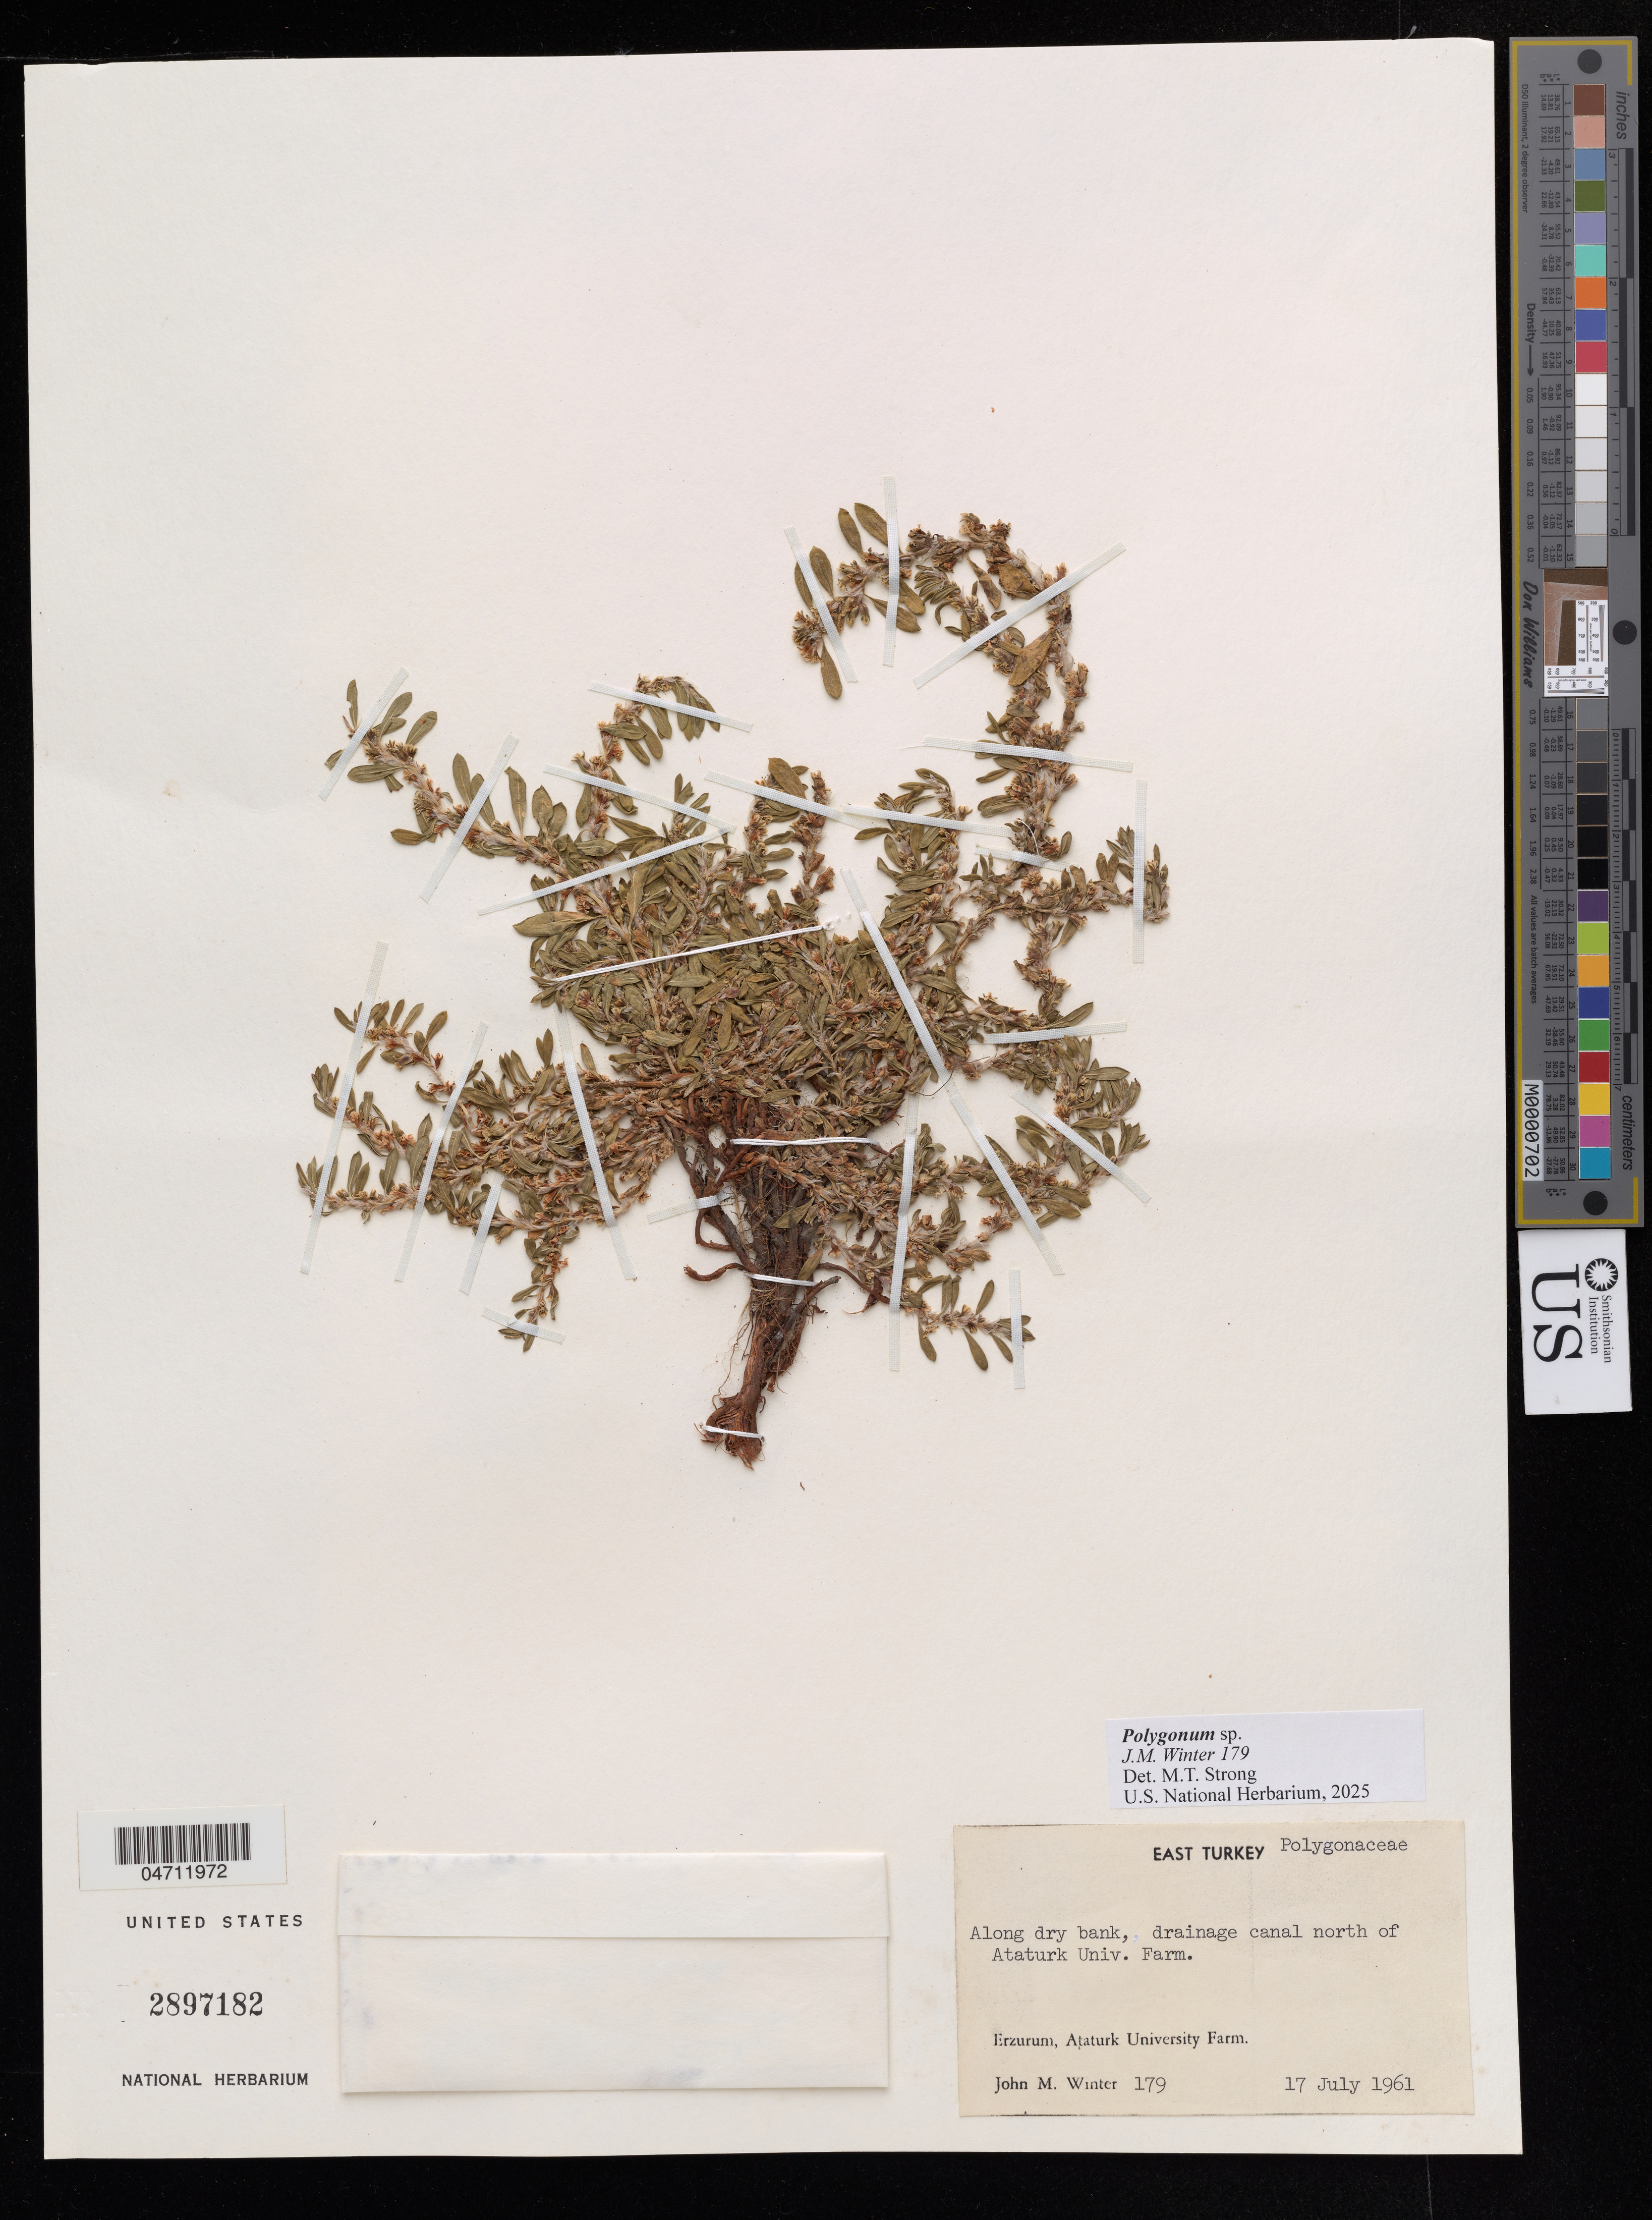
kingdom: Plantae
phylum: Tracheophyta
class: Magnoliopsida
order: Caryophyllales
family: Polygonaceae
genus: Polygonum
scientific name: Polygonum sp.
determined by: Strong, M. T., (US), Smithsonian Institution - National Museum of Natural History (UNITED STATES)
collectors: J. M. Winter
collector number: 179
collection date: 1961-07-17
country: Turkey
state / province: Erzurum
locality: East Turkey. Ataturk University Farm.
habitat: Along dry bank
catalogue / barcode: US 2897182